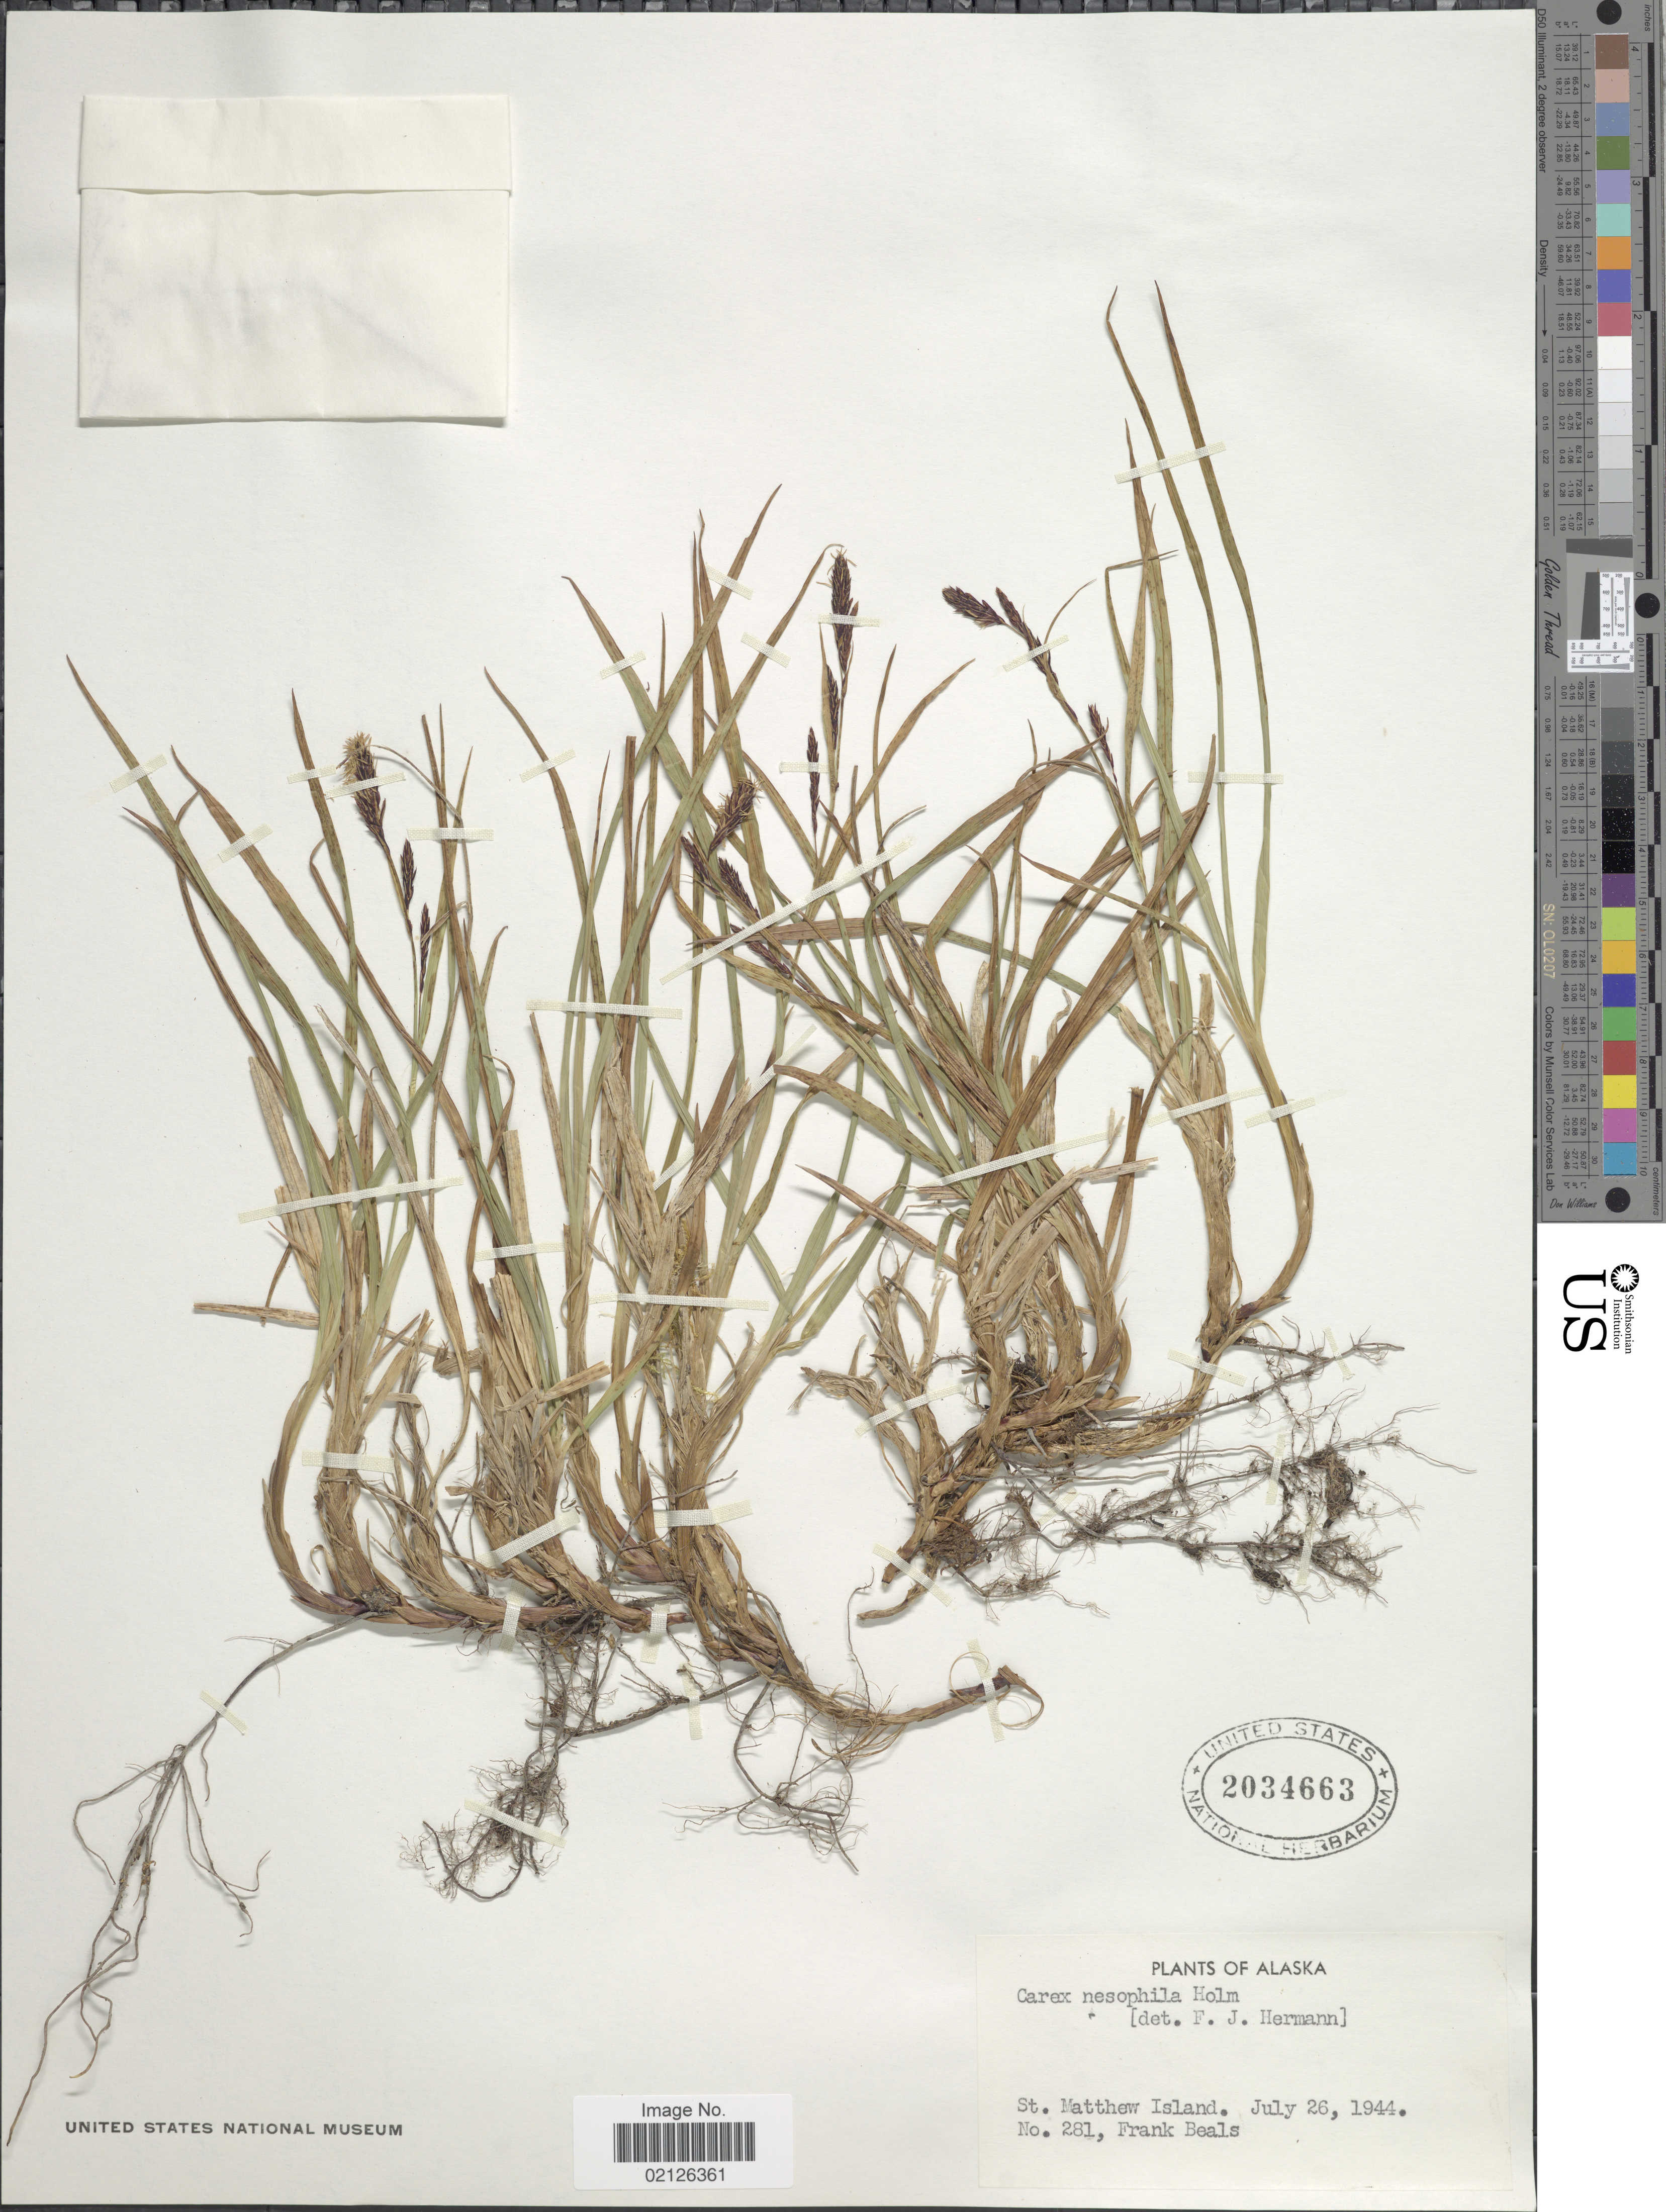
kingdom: Plantae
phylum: Tracheophyta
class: Liliopsida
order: Poales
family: Cyperaceae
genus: Carex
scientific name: Carex microchaeta subsp. nesophila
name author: (Holm) D.F. Murray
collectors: F. Beals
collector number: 281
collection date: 1944-07-26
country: United States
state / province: Alaska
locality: St Matthew Island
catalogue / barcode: US 2034663